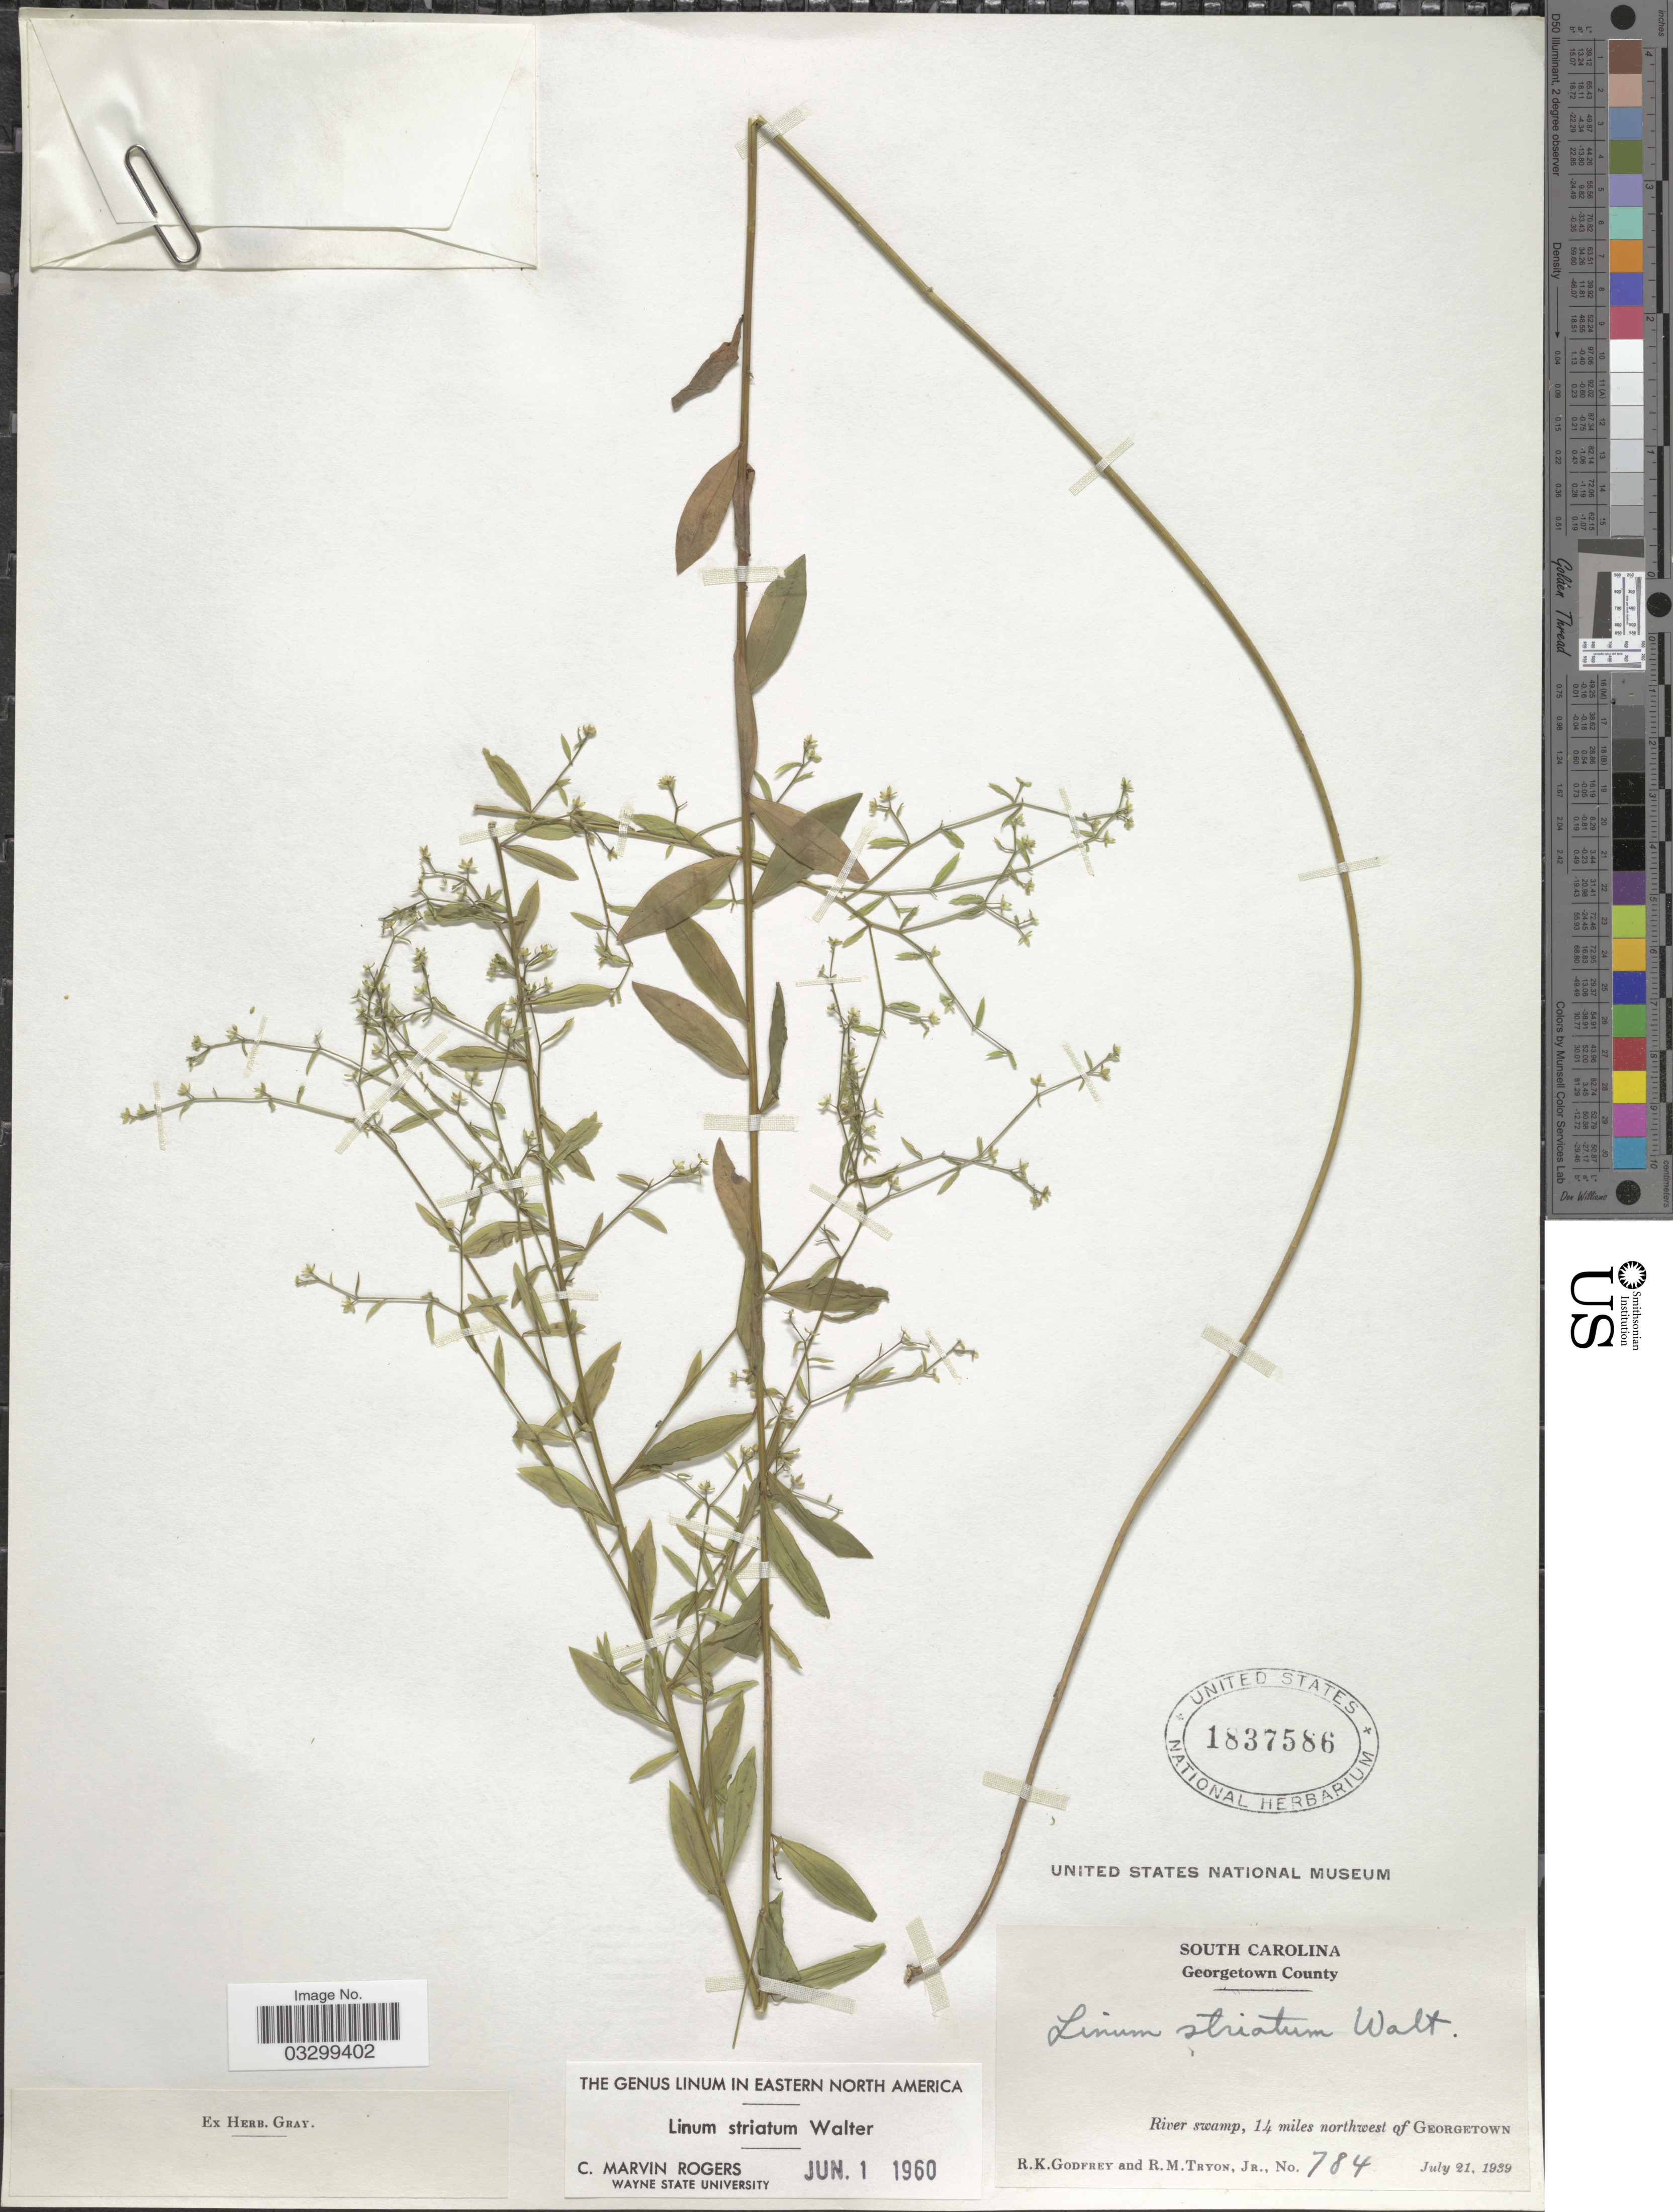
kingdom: Plantae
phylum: Tracheophyta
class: Magnoliopsida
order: Malpighiales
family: Linaceae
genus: Linum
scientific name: Linum striatum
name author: Walter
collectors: R. K. Godfrey & R. Tryon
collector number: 784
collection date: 1939-07-21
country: United States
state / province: South Carolina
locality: Georgetown County. 14 miles northwest of Georgetown.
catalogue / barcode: US 1837586